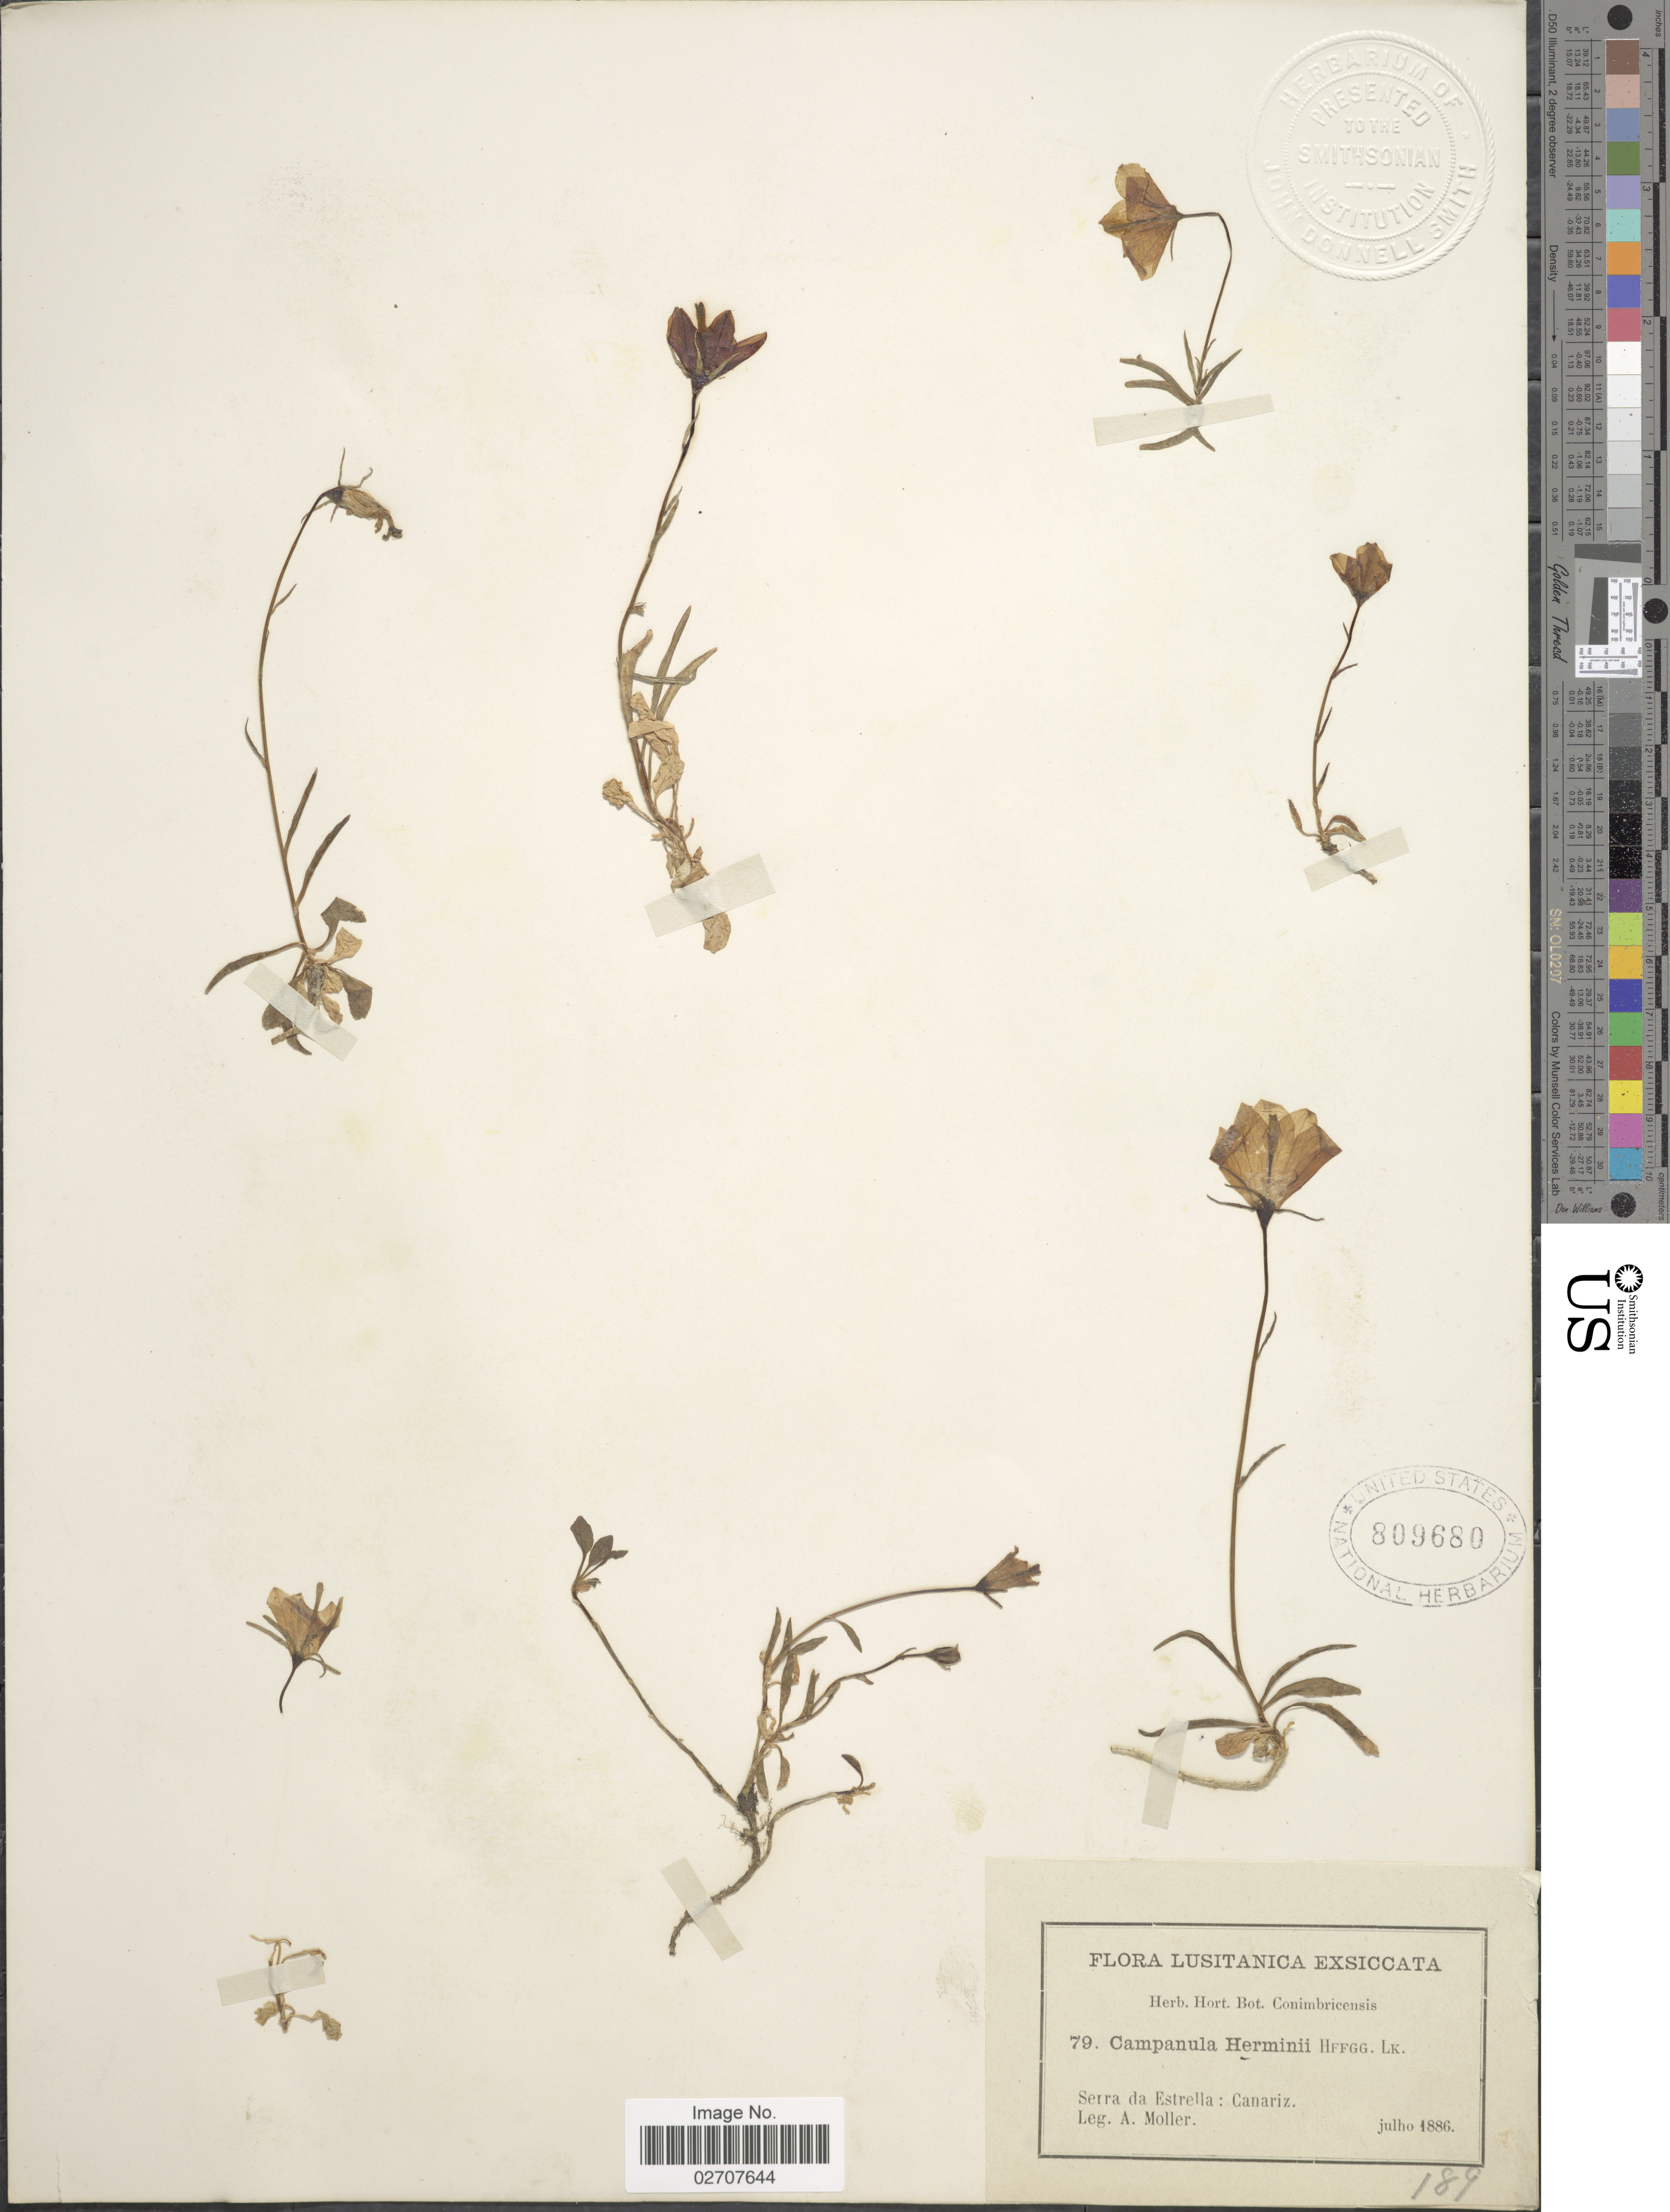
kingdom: Plantae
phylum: Tracheophyta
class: Magnoliopsida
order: Asterales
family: Campanulaceae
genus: Campanula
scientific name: Campanula herminii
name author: Hoffmanns. & Link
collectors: A. Moller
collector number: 79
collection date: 1886-07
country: Portugal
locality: Lusitanica. Serra da Estrella: Canariz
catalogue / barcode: US 809680